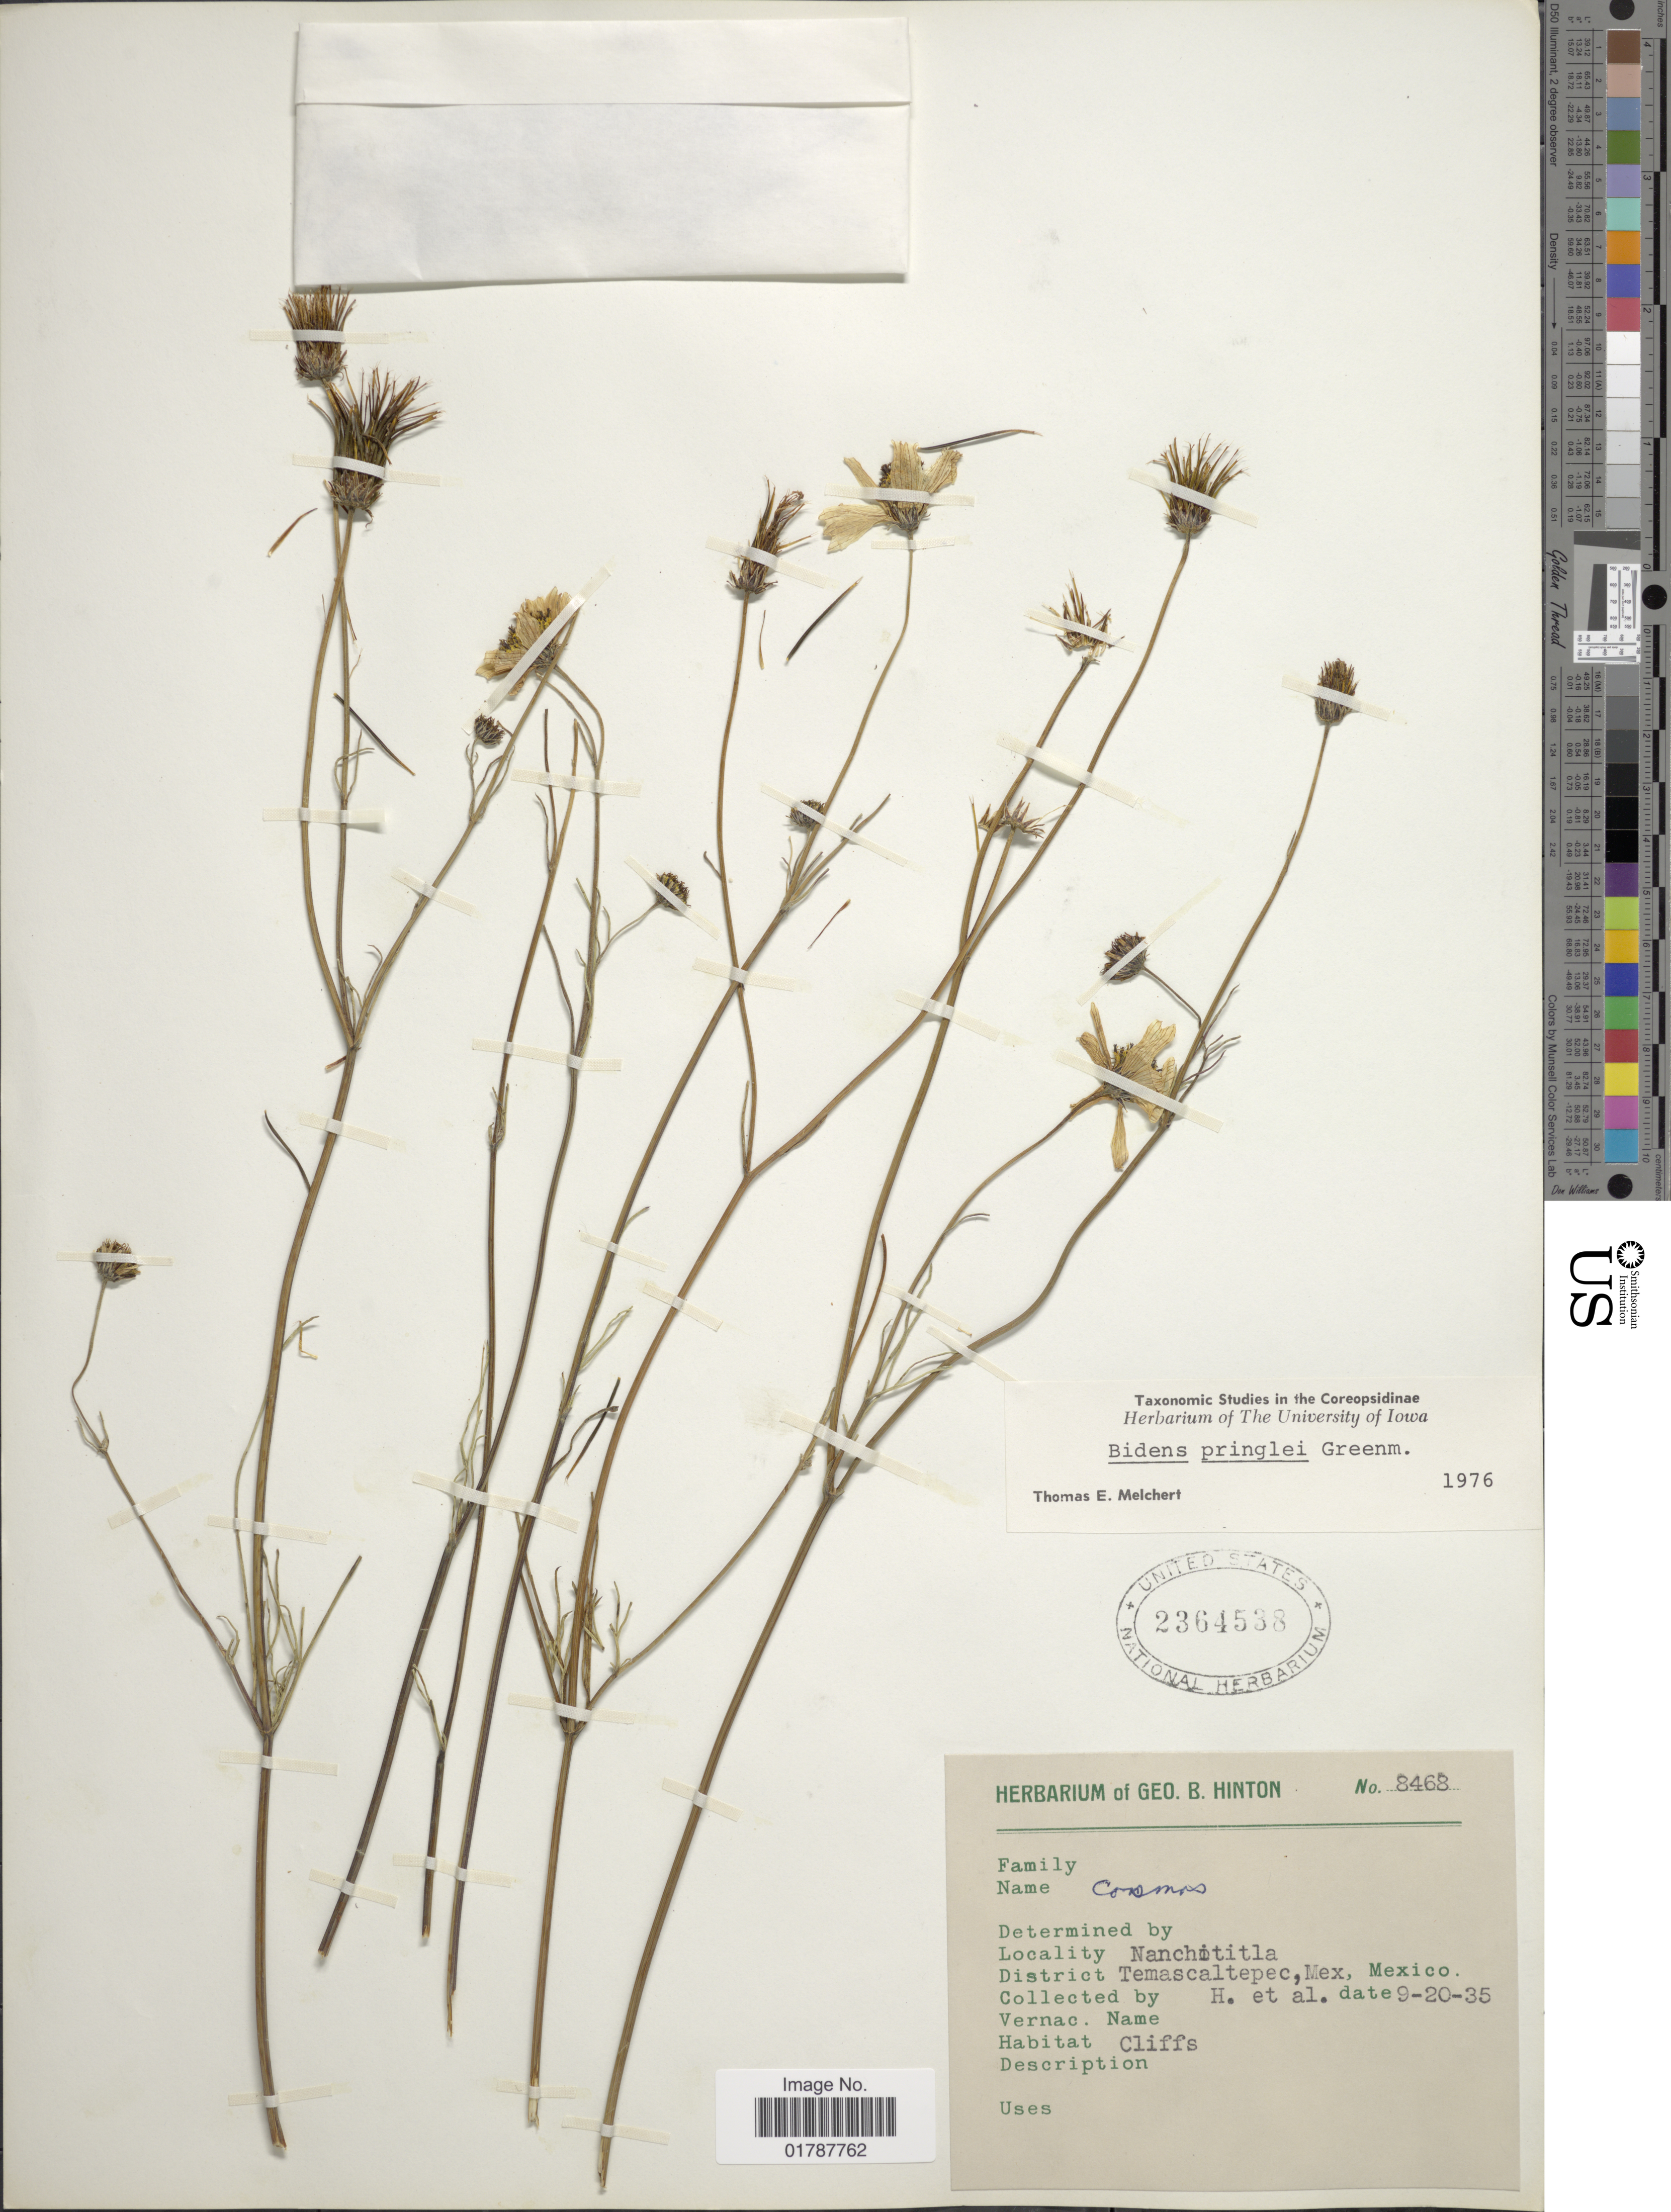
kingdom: Plantae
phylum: Tracheophyta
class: Magnoliopsida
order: Asterales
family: Asteraceae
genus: Bidens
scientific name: Bidens pringlei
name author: Greenm.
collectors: G. B. Hinton & et al.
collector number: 8468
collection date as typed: Transcribed d/m/y: 20/9/35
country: Mexico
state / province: México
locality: Nanchititla, District Temascaltepec, Mex.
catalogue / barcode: US 2364538